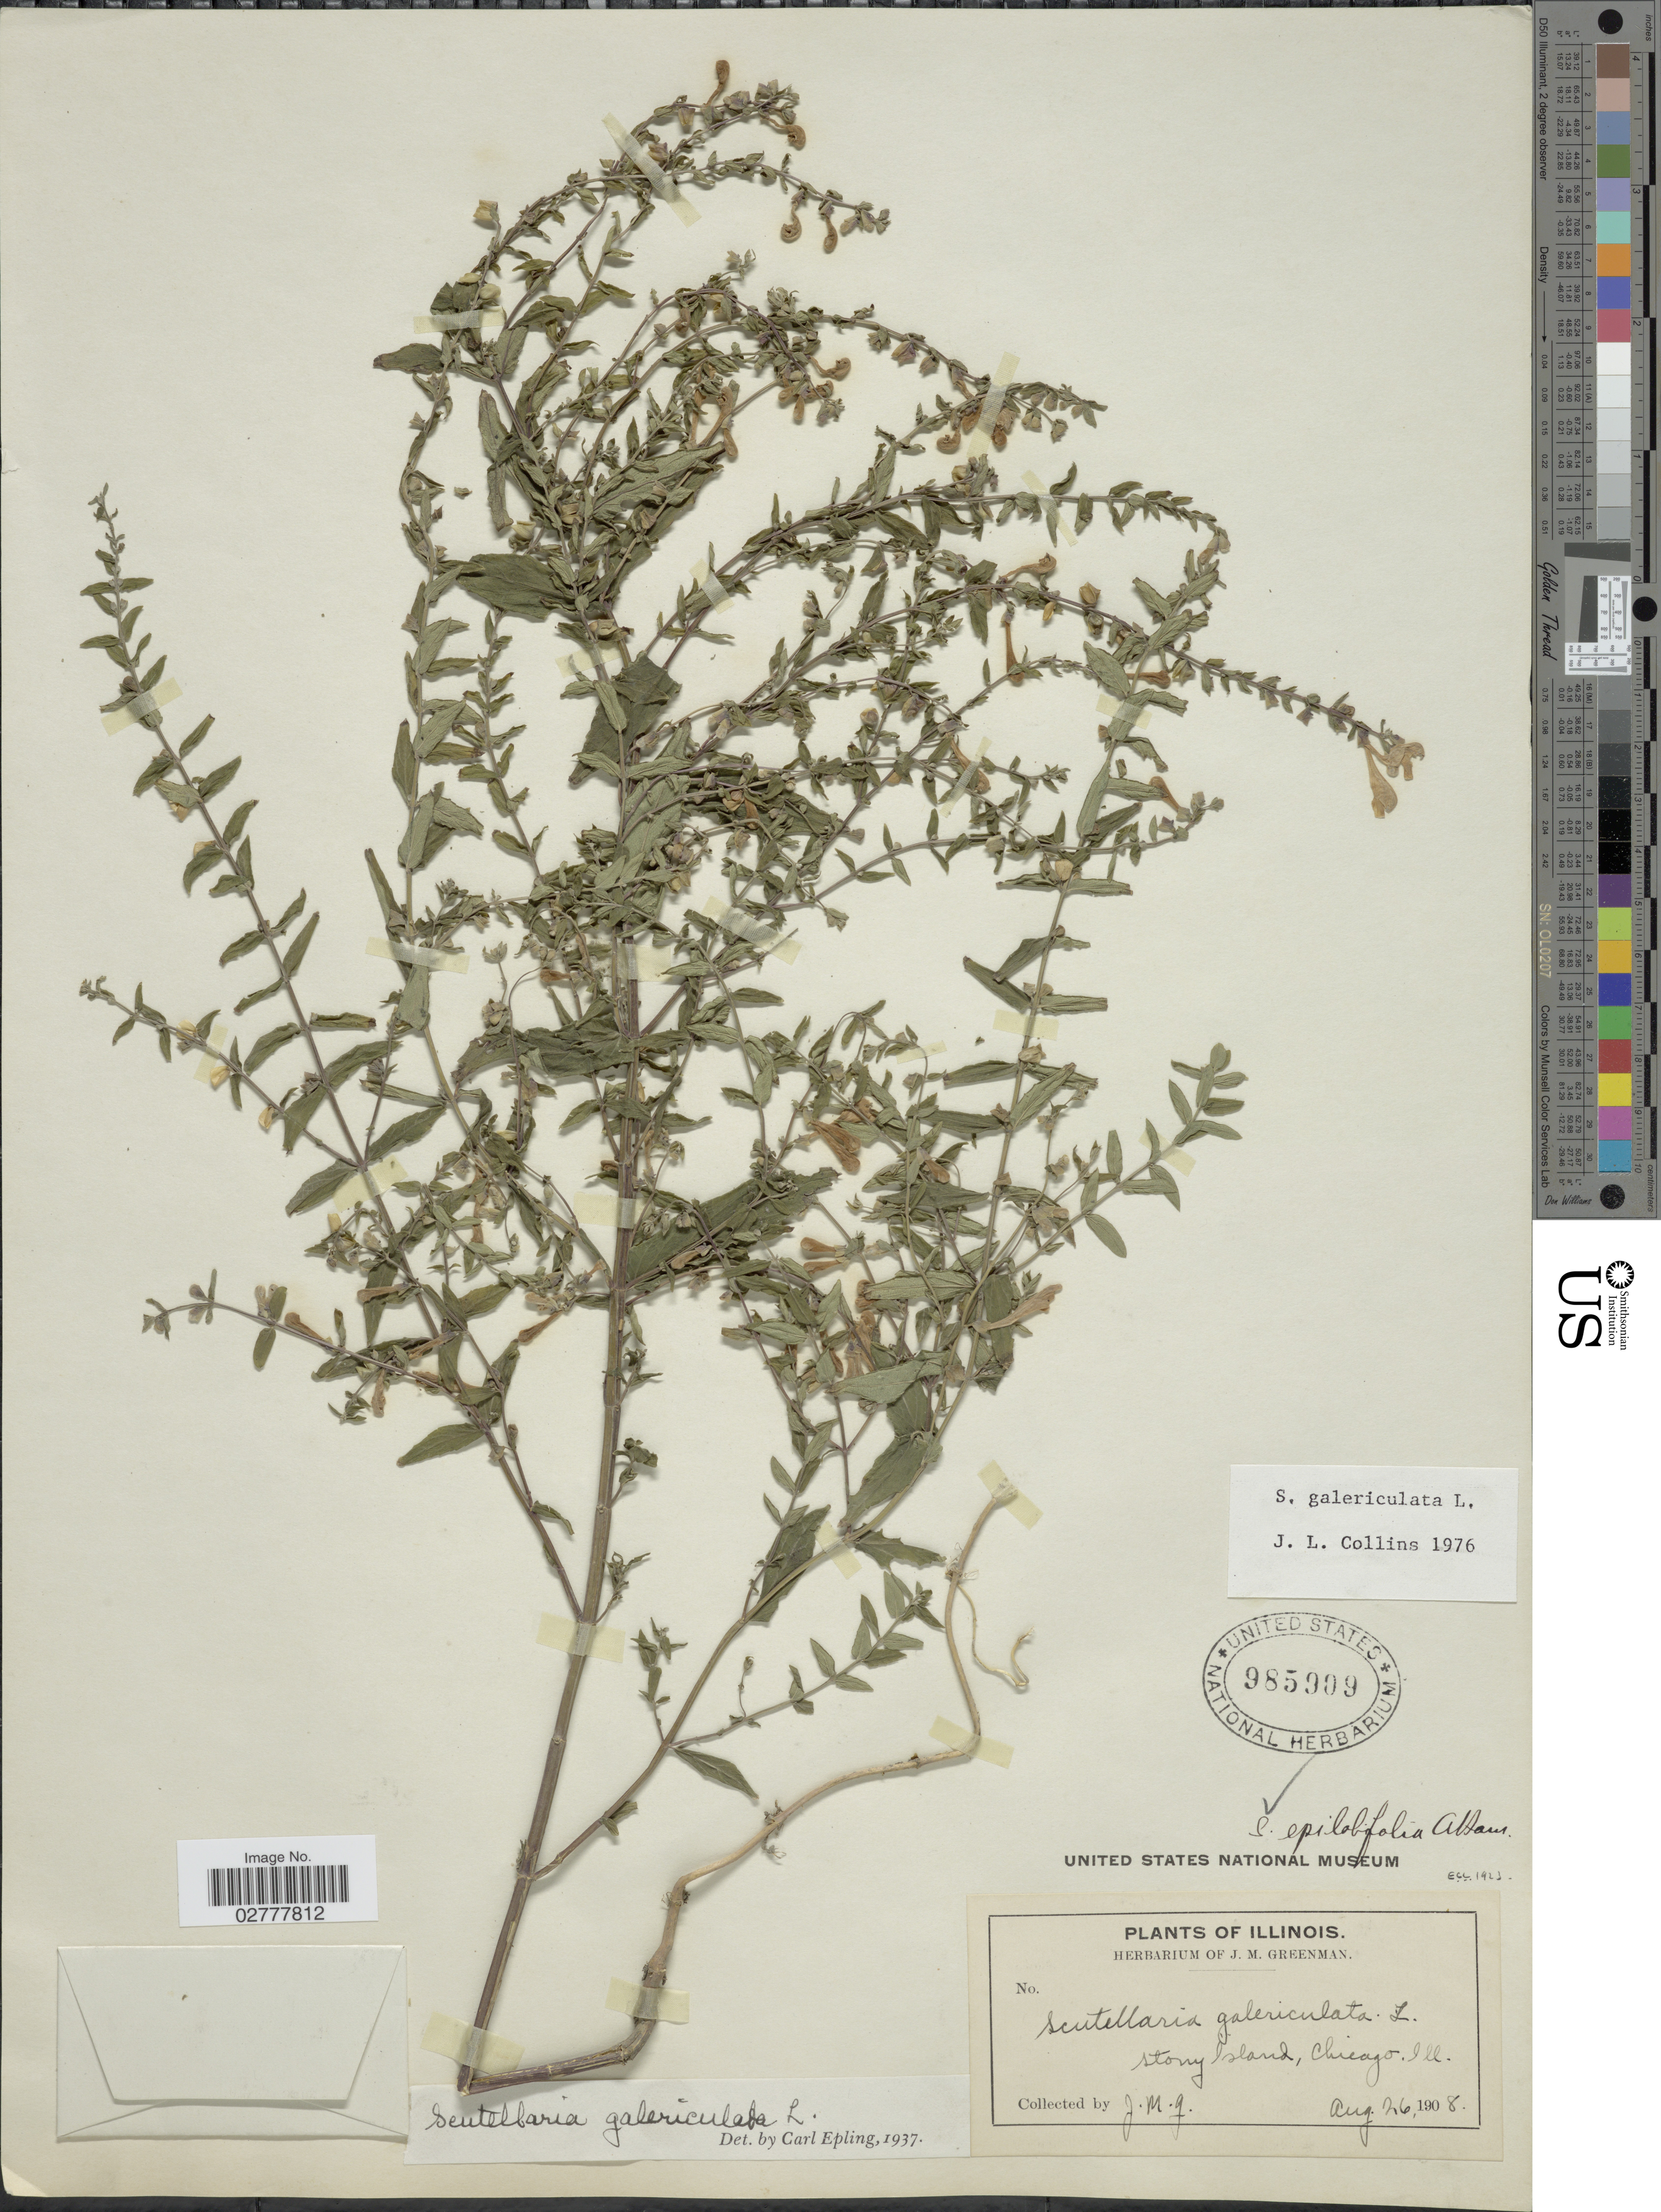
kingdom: Plantae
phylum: Tracheophyta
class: Magnoliopsida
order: Lamiales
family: Lamiaceae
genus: Scutellaria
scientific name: Scutellaria galericulata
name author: L.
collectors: J. M. Greenman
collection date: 1908-08-26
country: United States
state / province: Illinois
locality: Stony Island, Chicago.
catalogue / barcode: US 985909